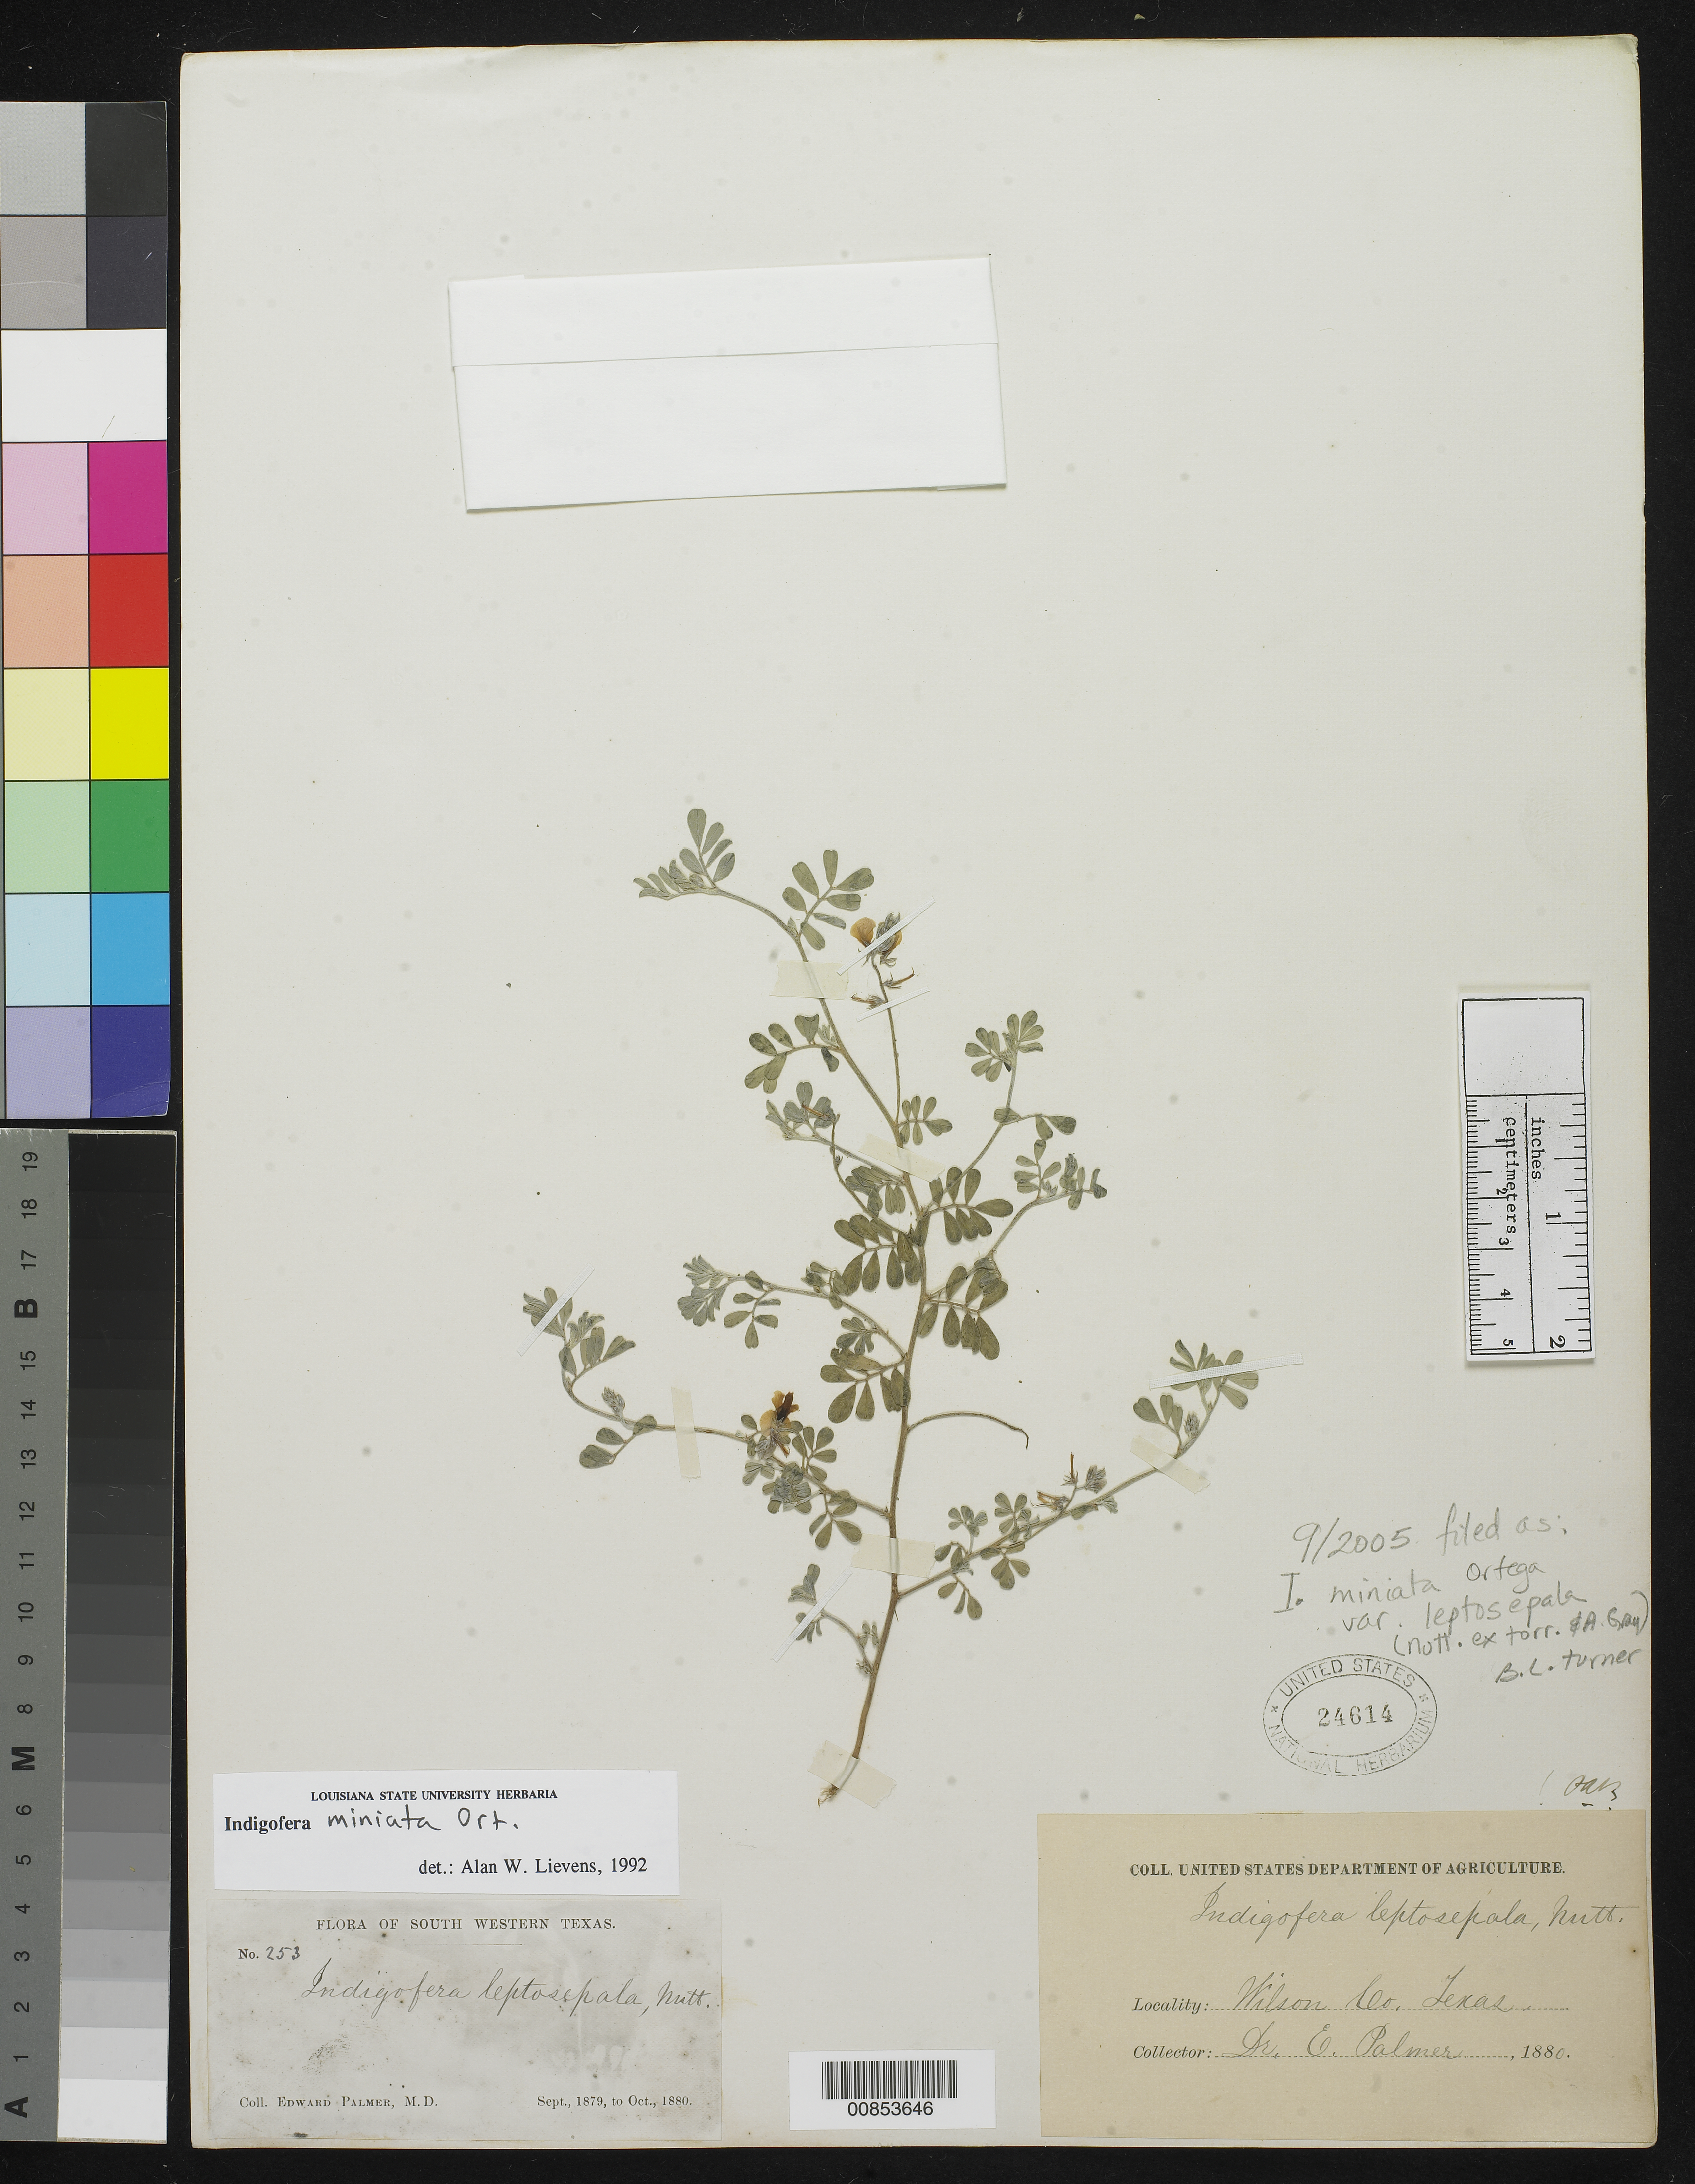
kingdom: Plantae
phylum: Tracheophyta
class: Magnoliopsida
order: Fabales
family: Fabaceae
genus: Indigofera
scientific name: Indigofera miniata var. leptosepala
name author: Ortega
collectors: E. Palmer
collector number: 253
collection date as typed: Sep 1879 to -- Oct 1880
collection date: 1879-09/1880-10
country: United States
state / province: Texas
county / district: Wilson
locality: Wilson County, South Western Texas.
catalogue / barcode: US 24614